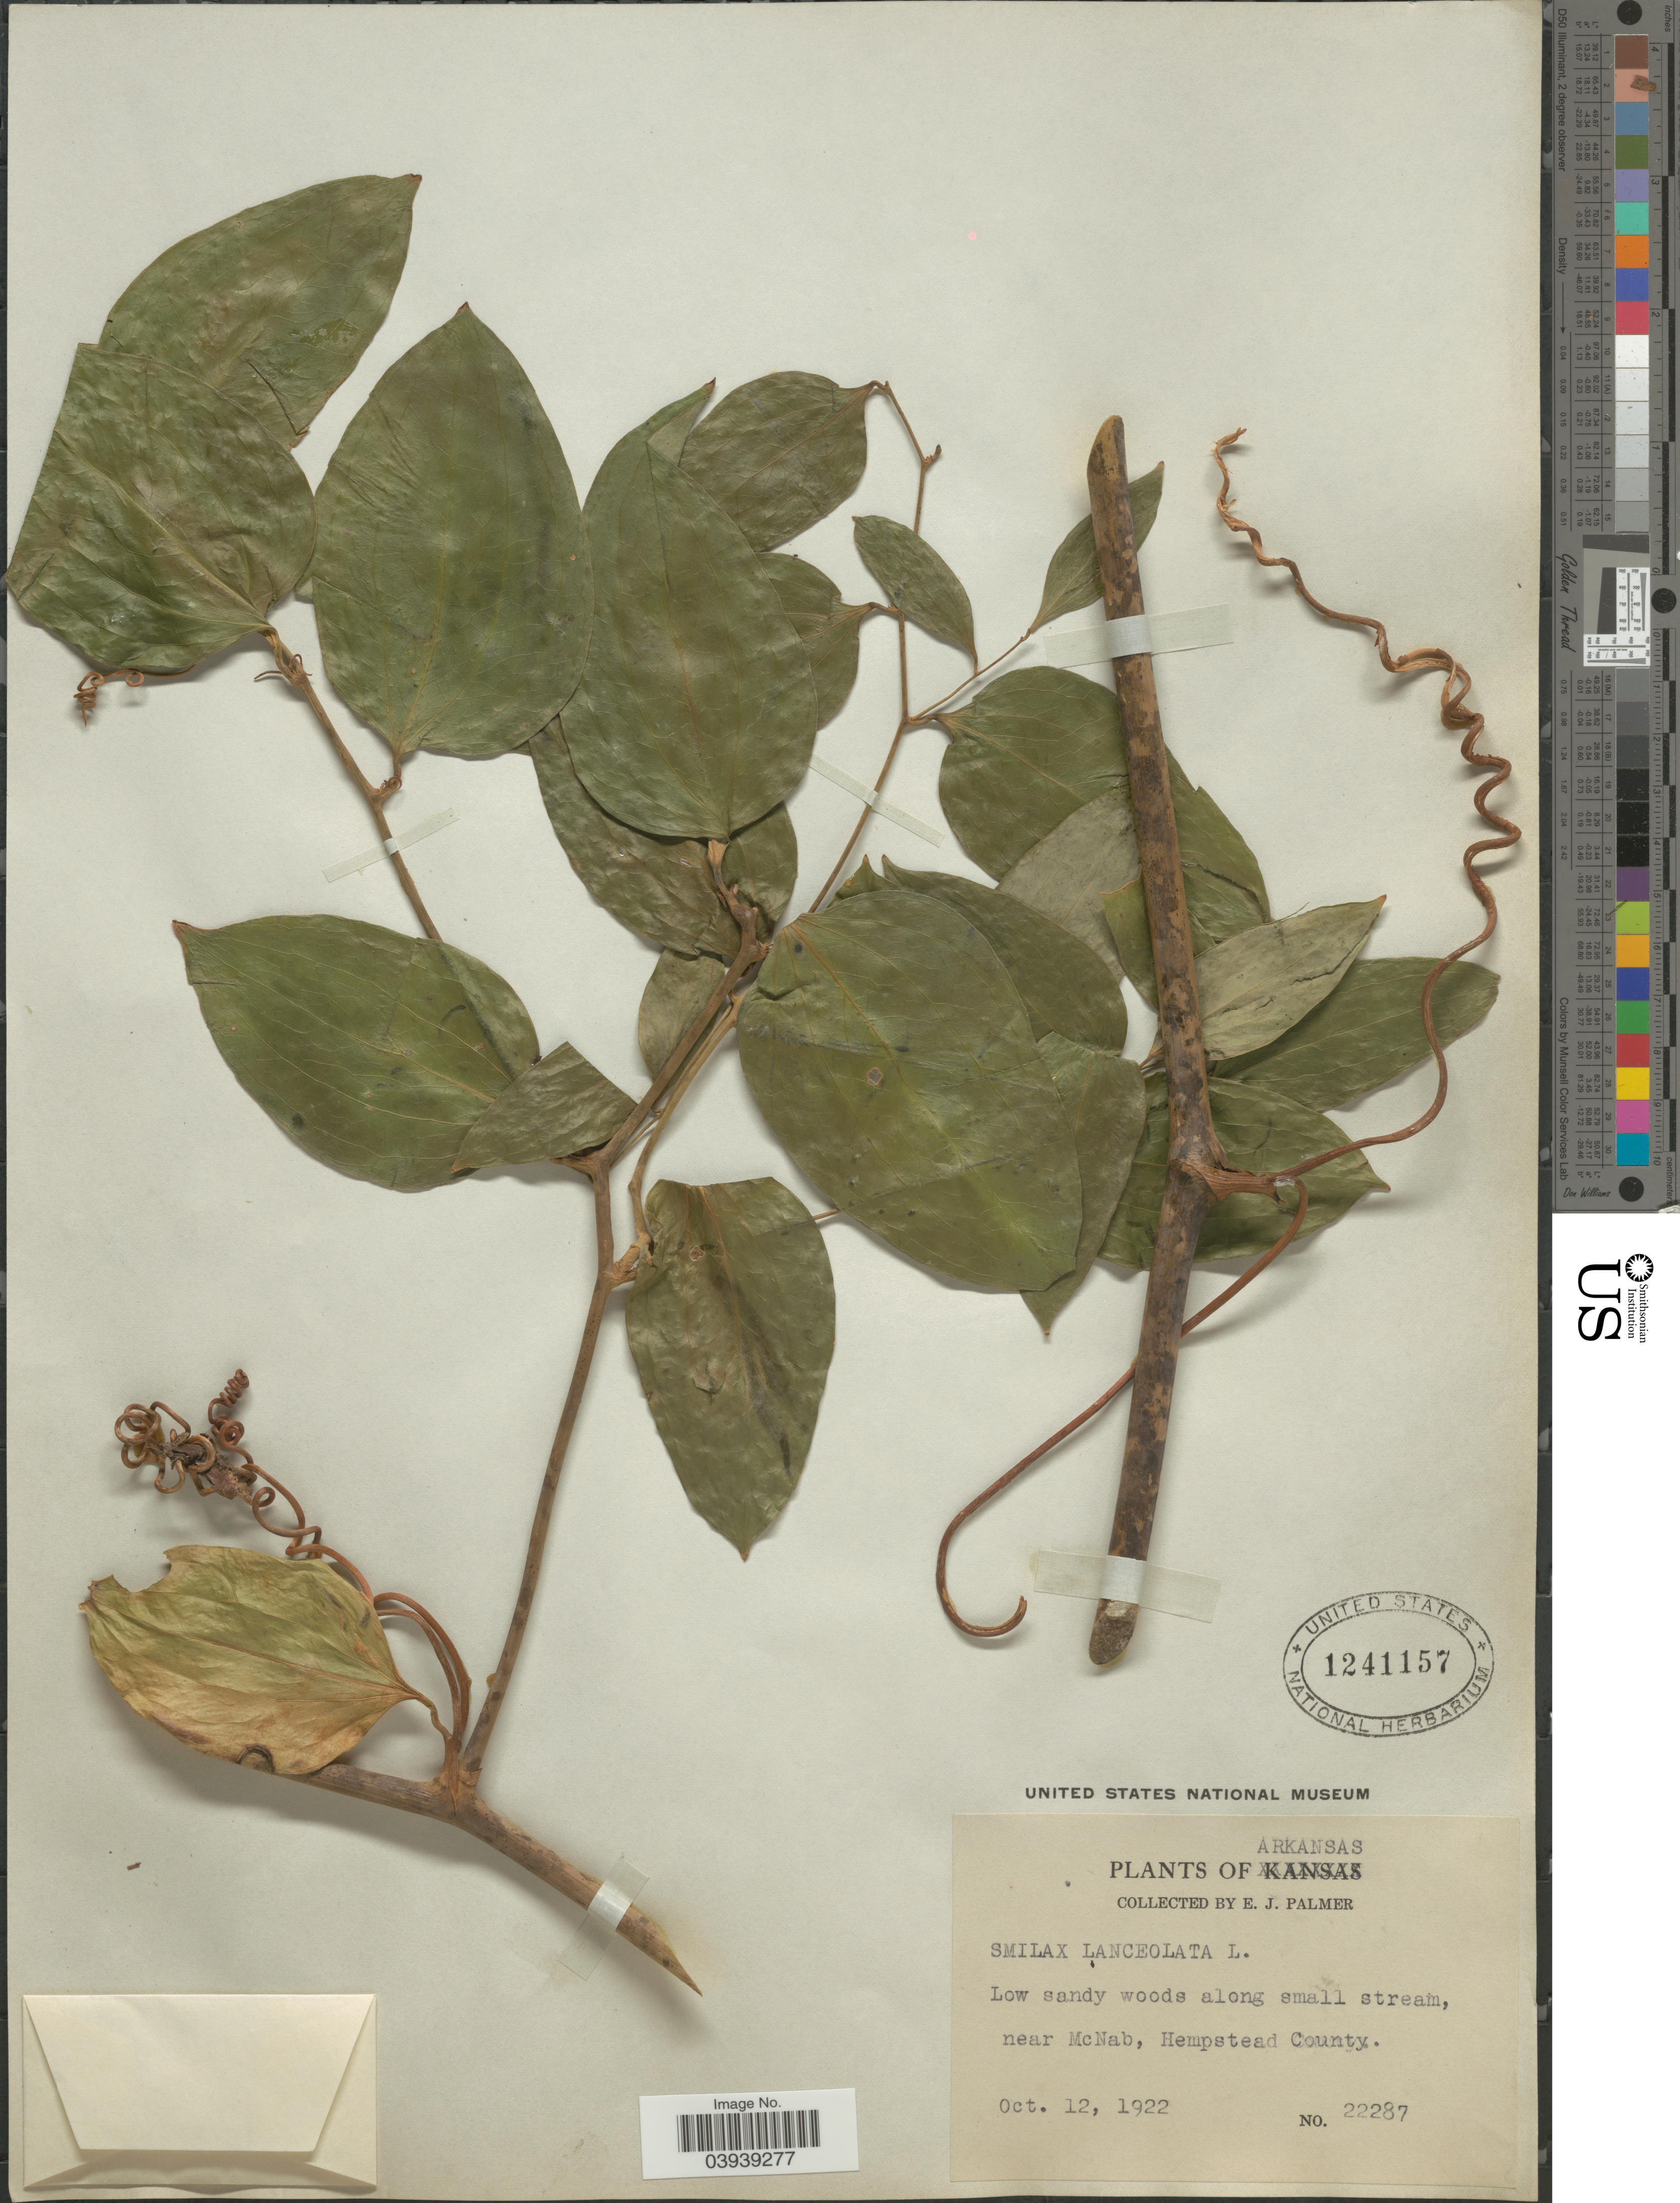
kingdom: Plantae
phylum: Tracheophyta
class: Liliopsida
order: Liliales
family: Smilacaceae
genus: Smilax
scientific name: Smilax smallii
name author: Morong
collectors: E. J. Palmer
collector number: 22287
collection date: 1922-10-12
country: United States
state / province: Arkansas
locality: Low sandy woods along small stream, near McNab, Hempstead County.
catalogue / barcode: US 1241157